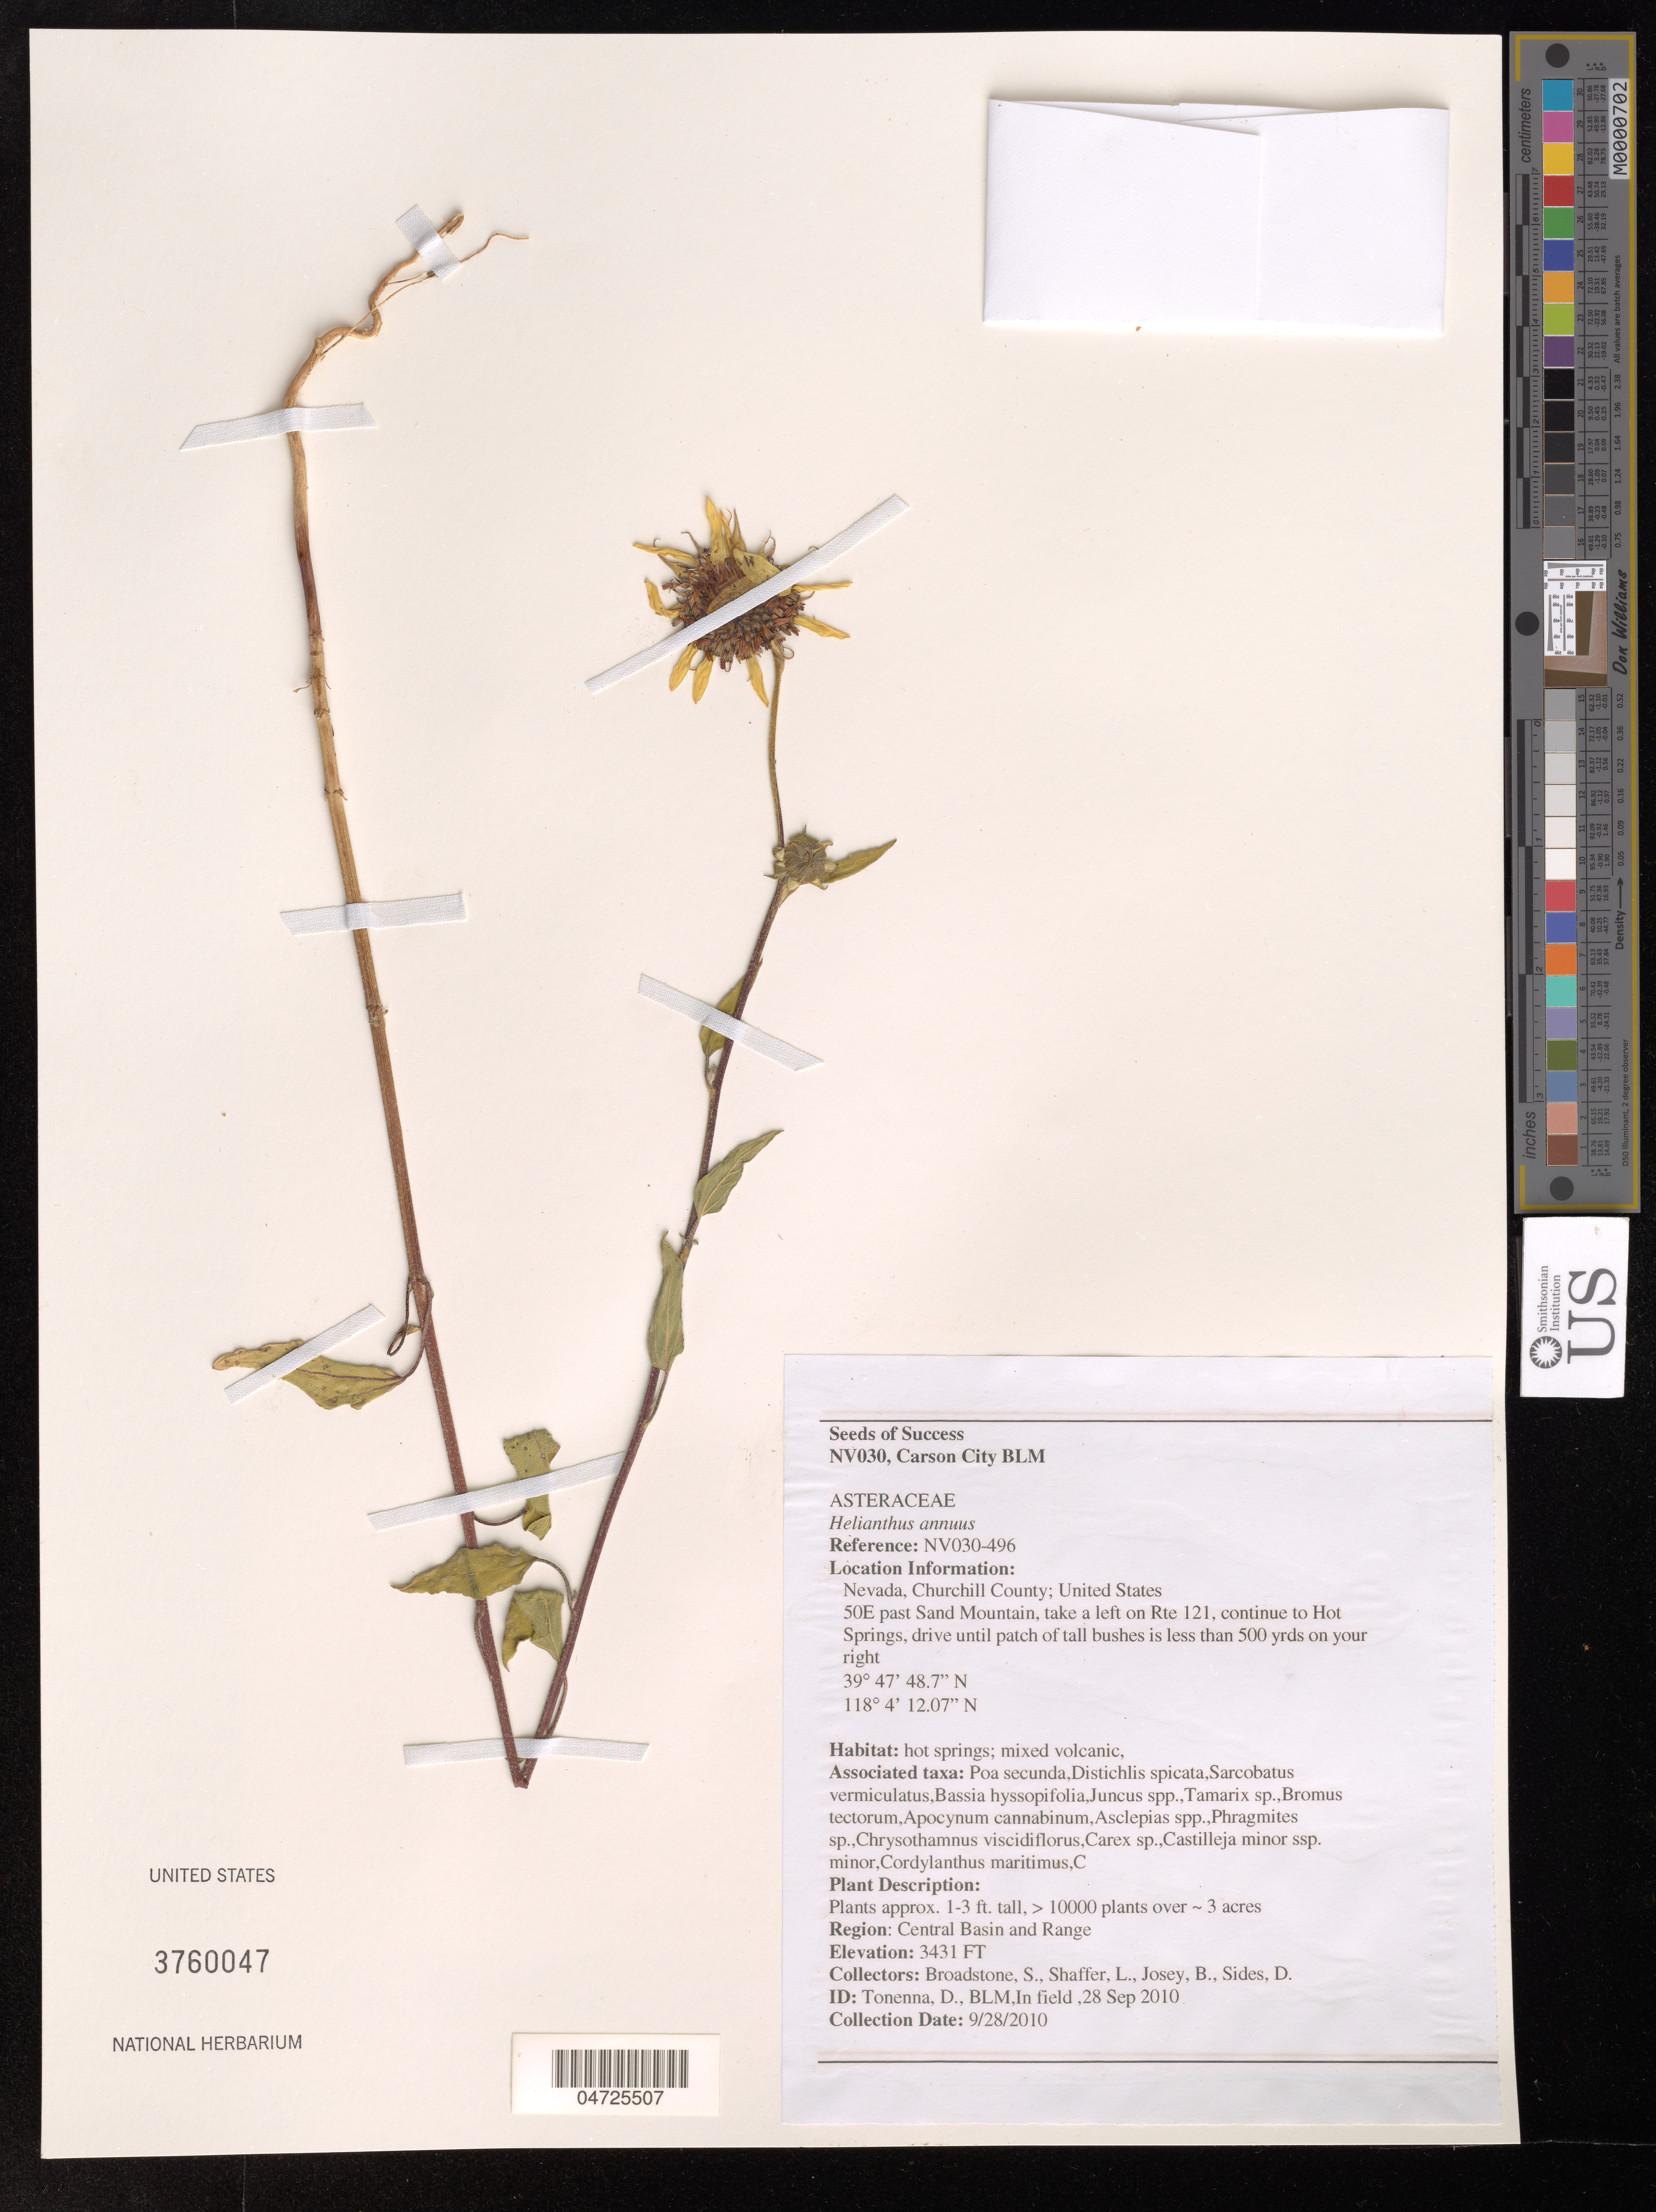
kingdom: Plantae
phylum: Tracheophyta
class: Magnoliopsida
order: Asterales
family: Asteraceae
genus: Helianthus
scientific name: Helianthus annuus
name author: L.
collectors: S. Broadstone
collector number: NV030-496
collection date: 2010-09-28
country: United States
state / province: Nevada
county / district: Churchill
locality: Churchill County. 50E past Sand Mountain, take a left on Rte 121, continue to Hot Springs, drive until patch of tall bushes is less than 500 yrds on your right. Region: Central Basin and Range.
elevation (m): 1046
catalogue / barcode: US 3760047